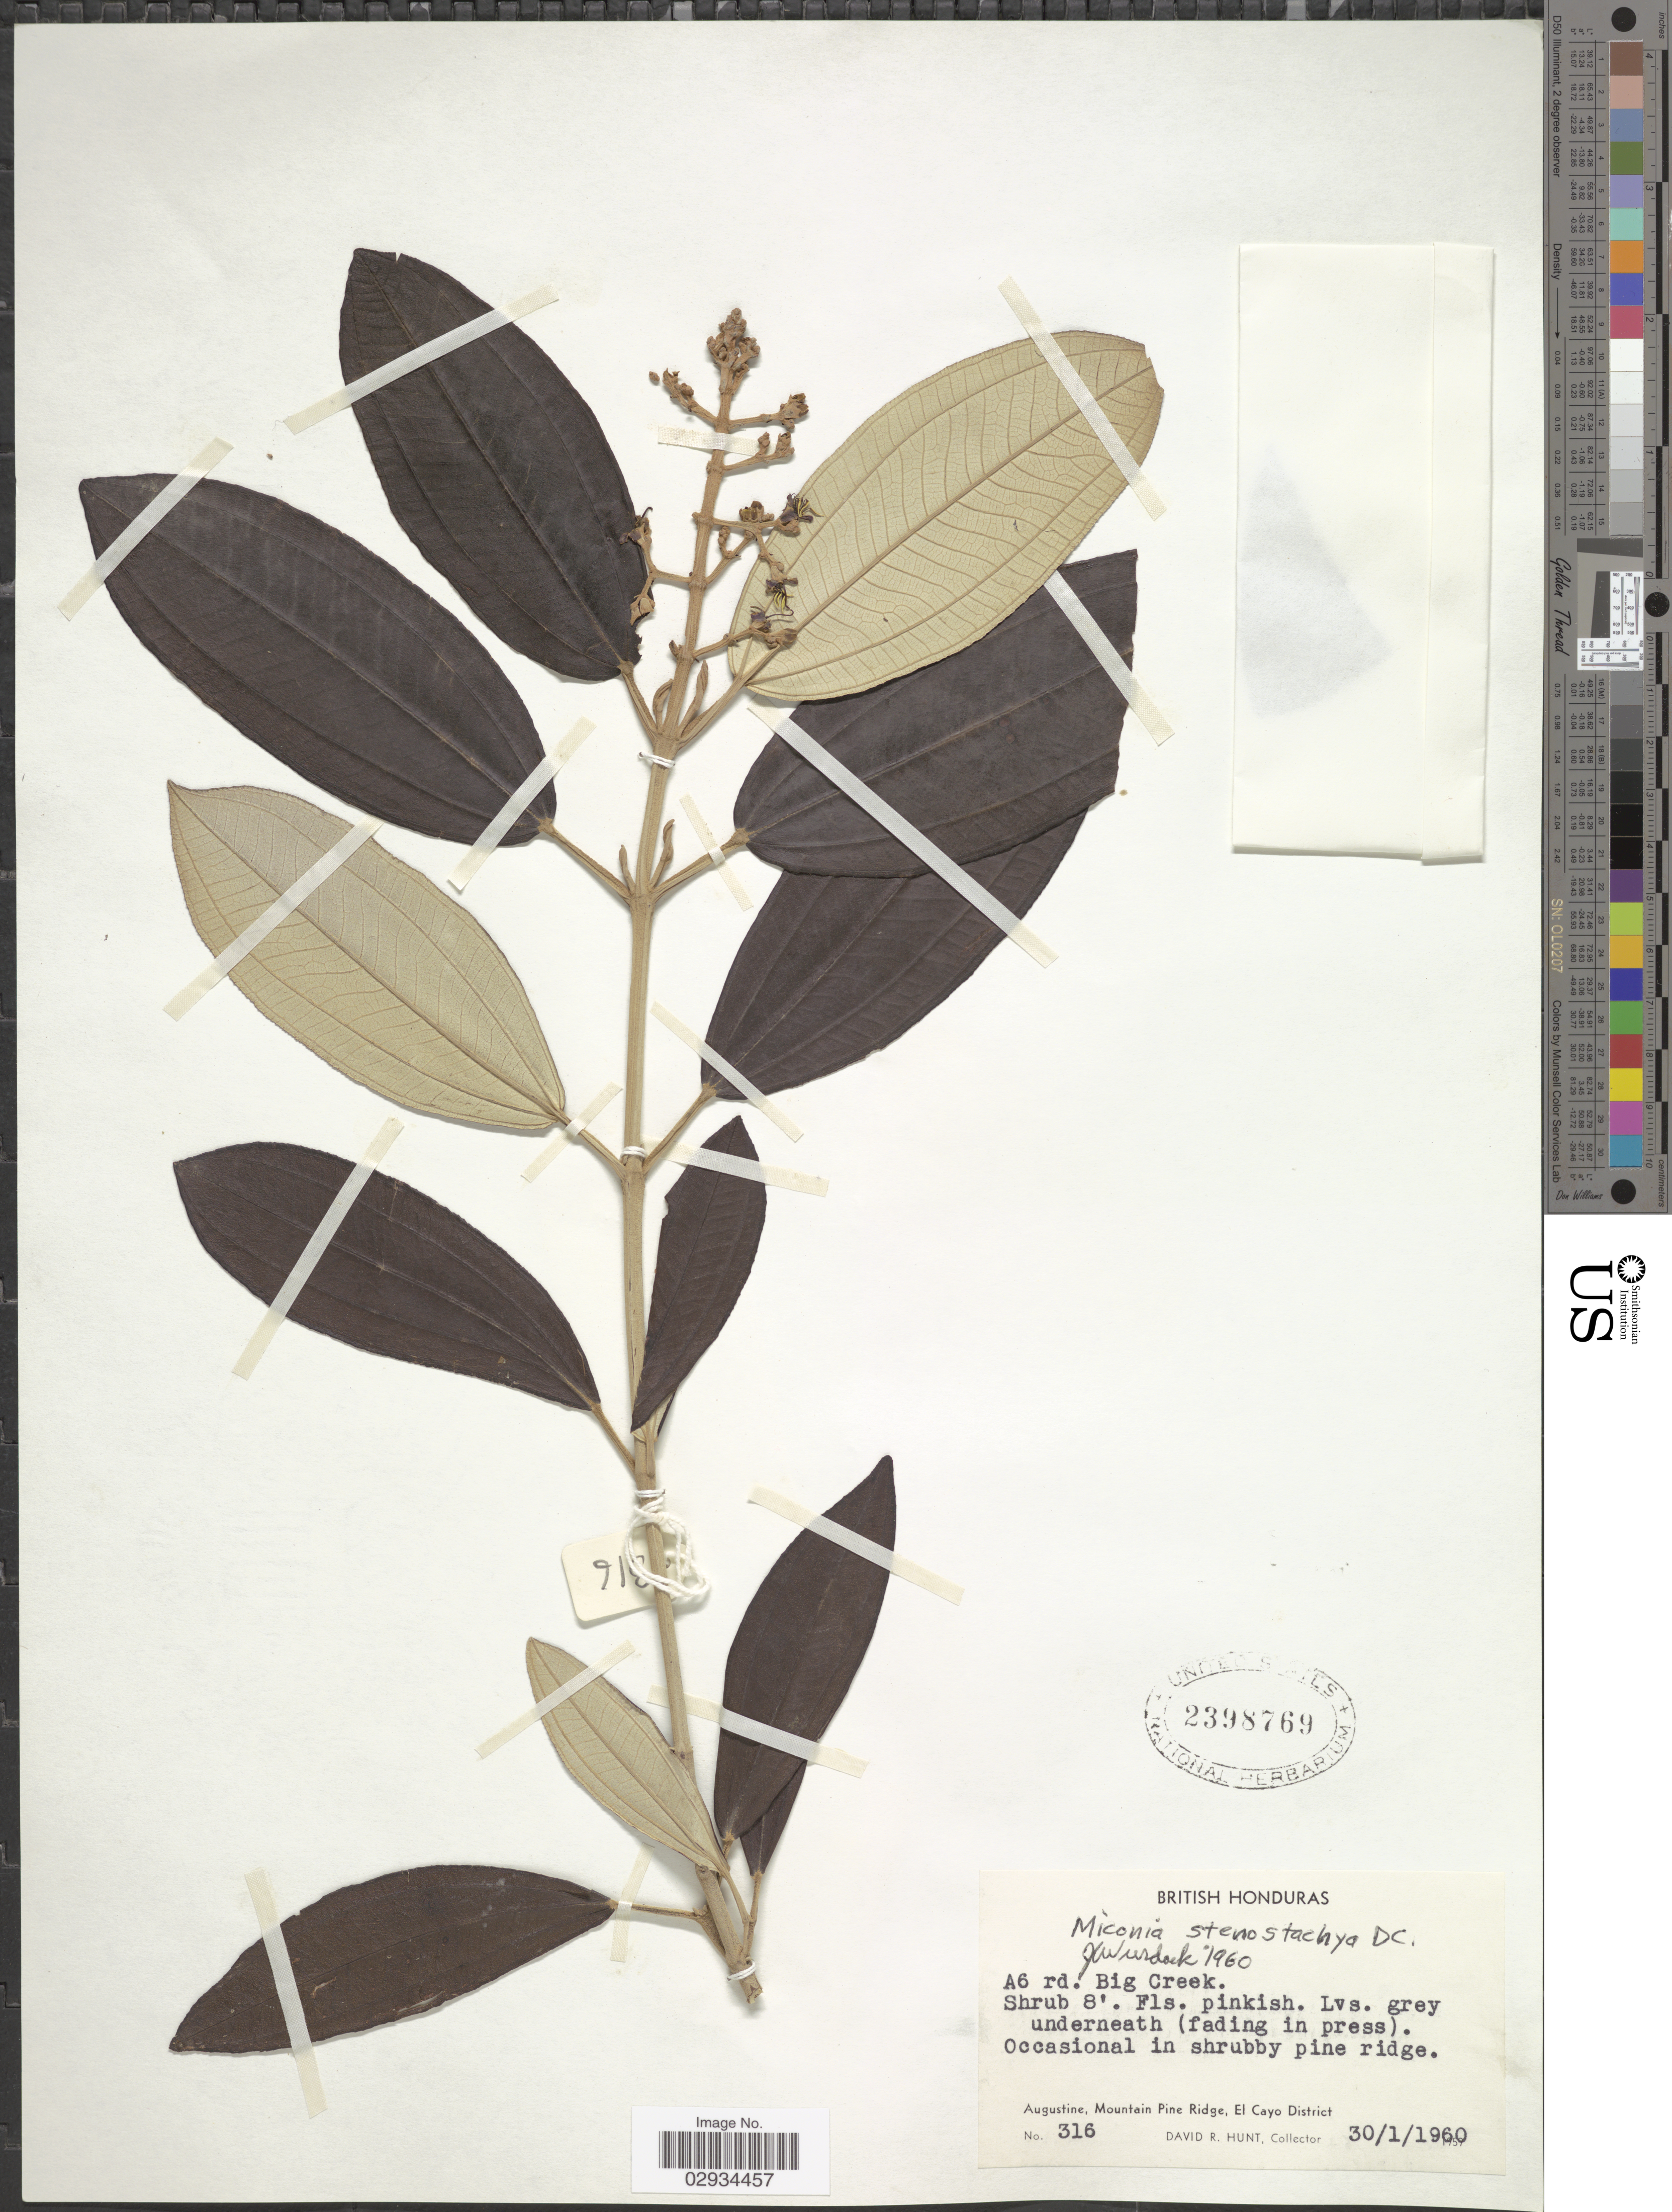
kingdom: Plantae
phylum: Tracheophyta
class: Magnoliopsida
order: Myrtales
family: Melastomataceae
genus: Miconia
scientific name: Miconia stenostachya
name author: DC.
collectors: D. Hunt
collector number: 316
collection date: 1960-01-30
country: Belize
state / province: Cayo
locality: British Honduras. A6 rd. Big Creek. Augustine, Mountain Pine Ridge, El Cayo District.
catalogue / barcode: US 2398769